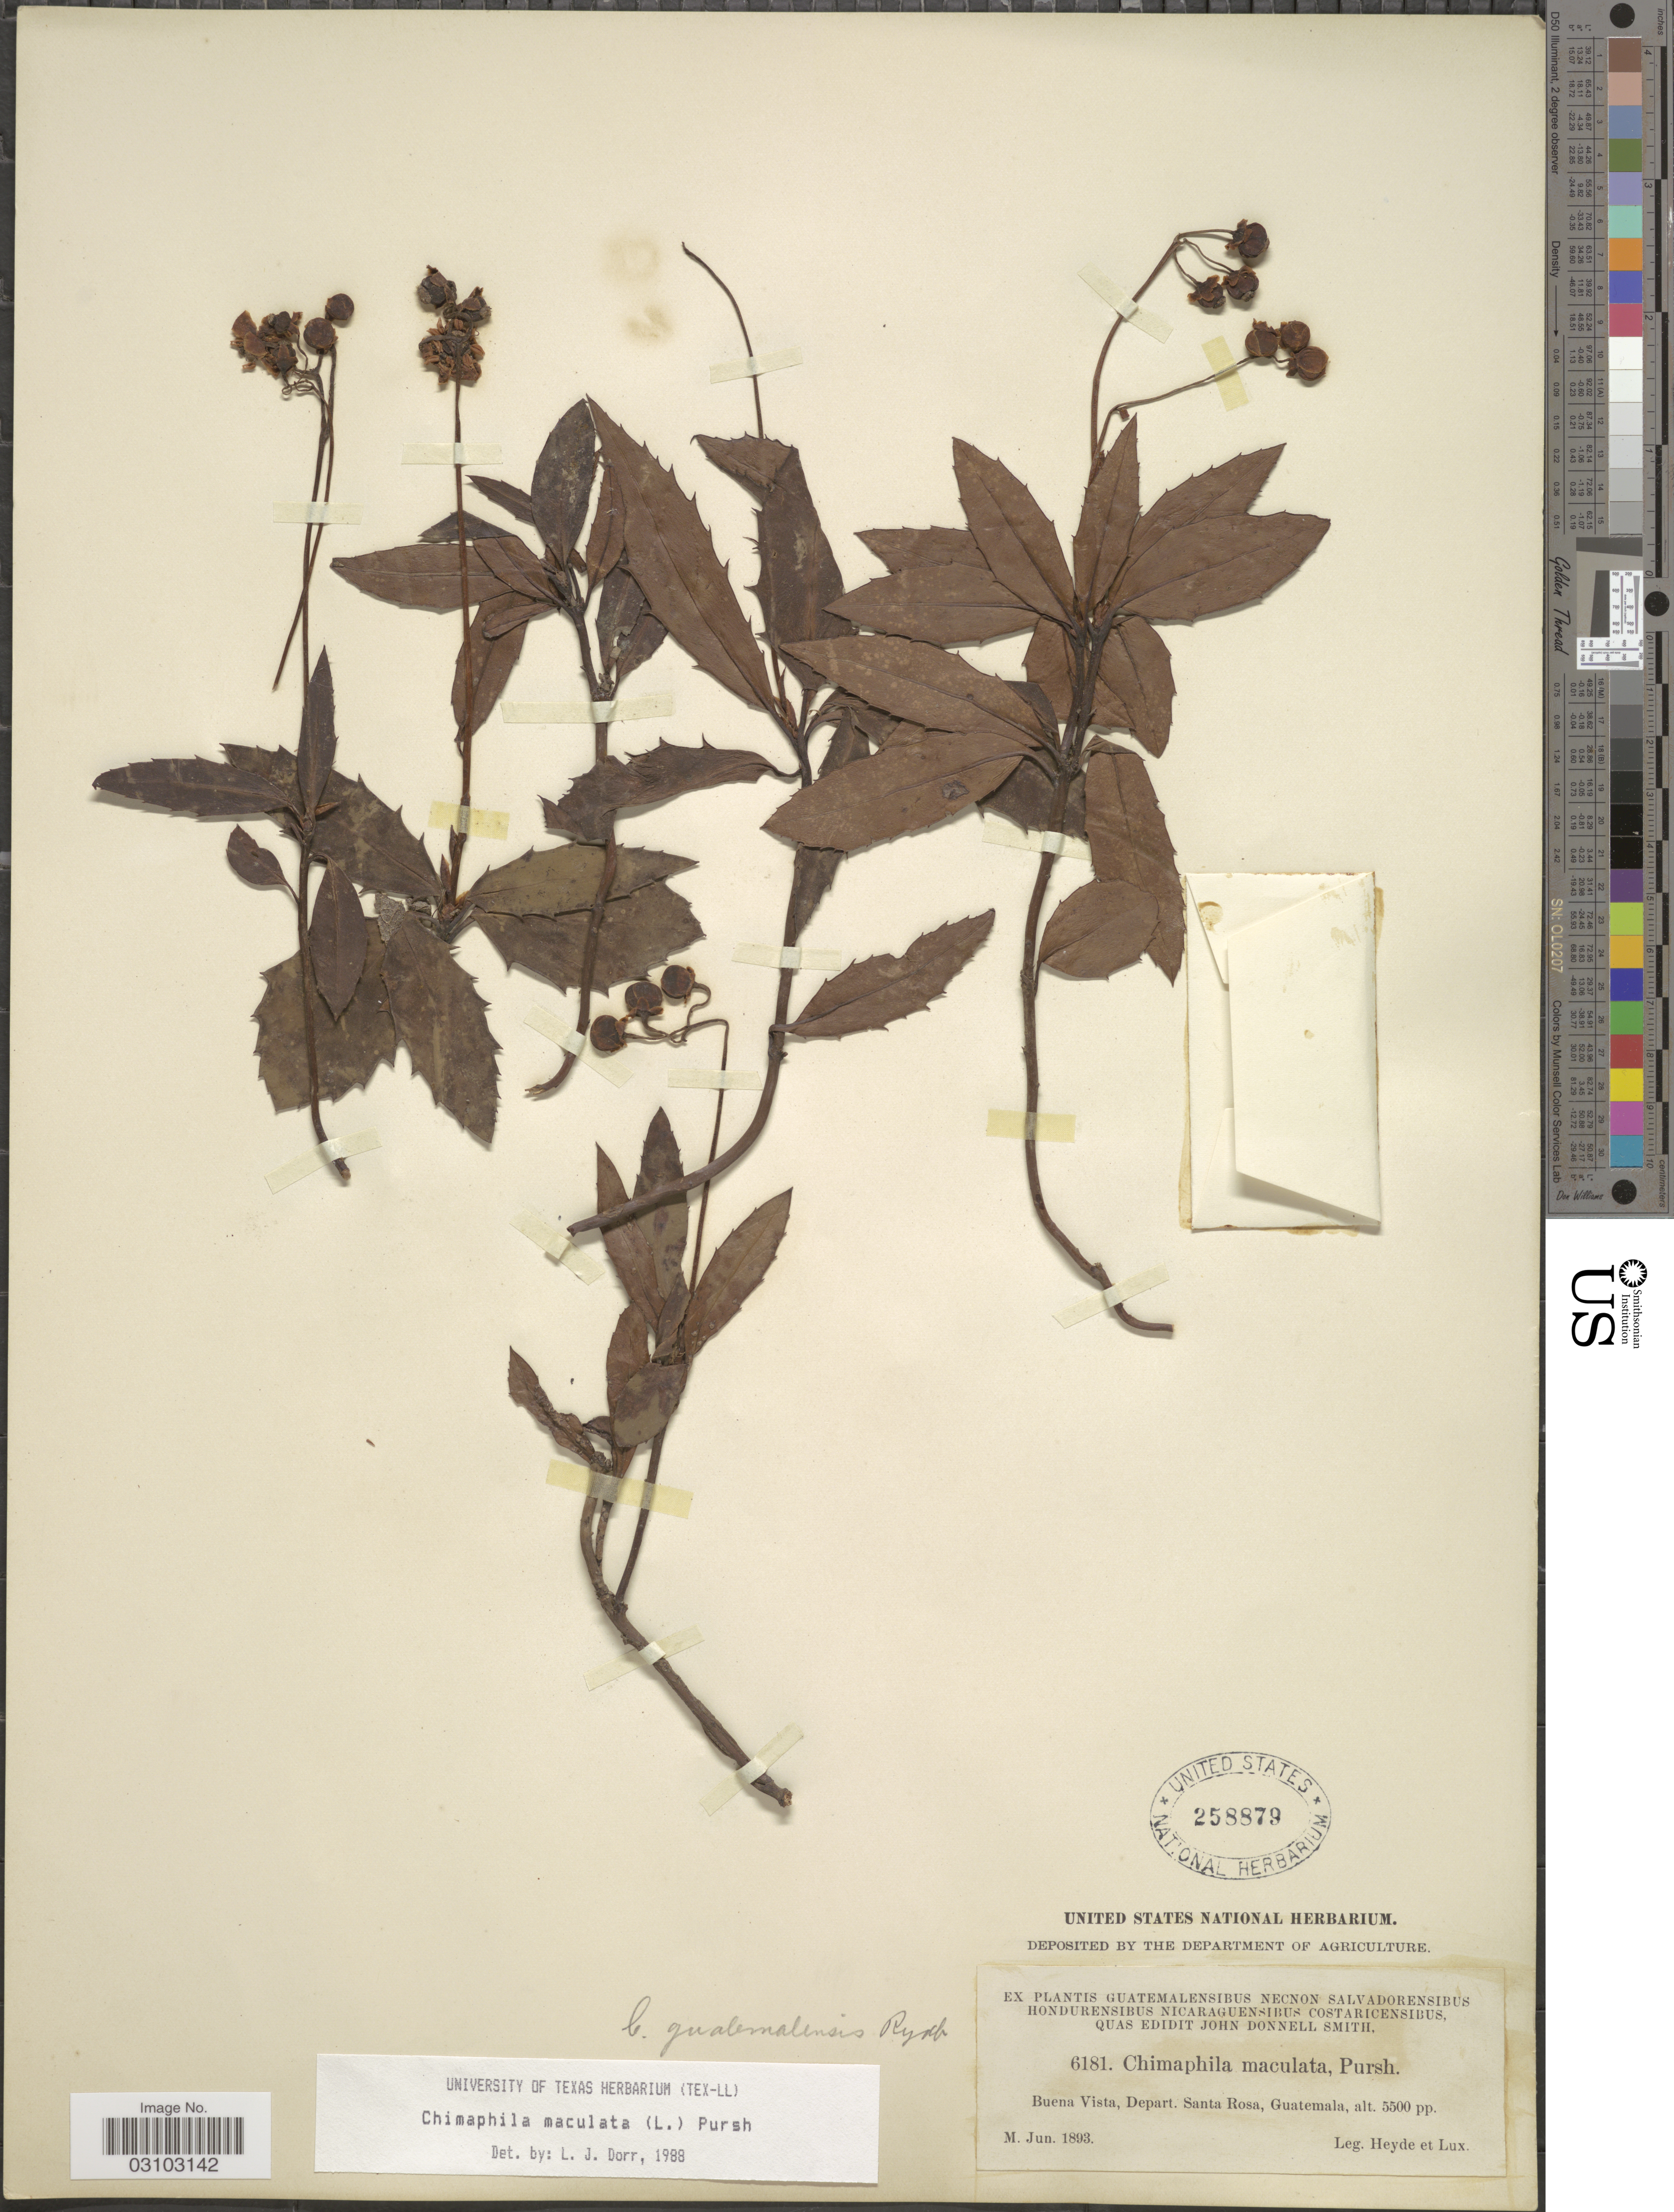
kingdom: Plantae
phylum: Tracheophyta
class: Magnoliopsida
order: Ericales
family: Ericaceae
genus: Chimaphila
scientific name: Chimaphila maculata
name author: (L.) Pursh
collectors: Heyde & Lux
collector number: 6181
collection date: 1893-06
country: Guatemala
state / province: Santa Rosa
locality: Buena Vista, Depart. Santa Rosa.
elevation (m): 1676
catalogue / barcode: US 258879